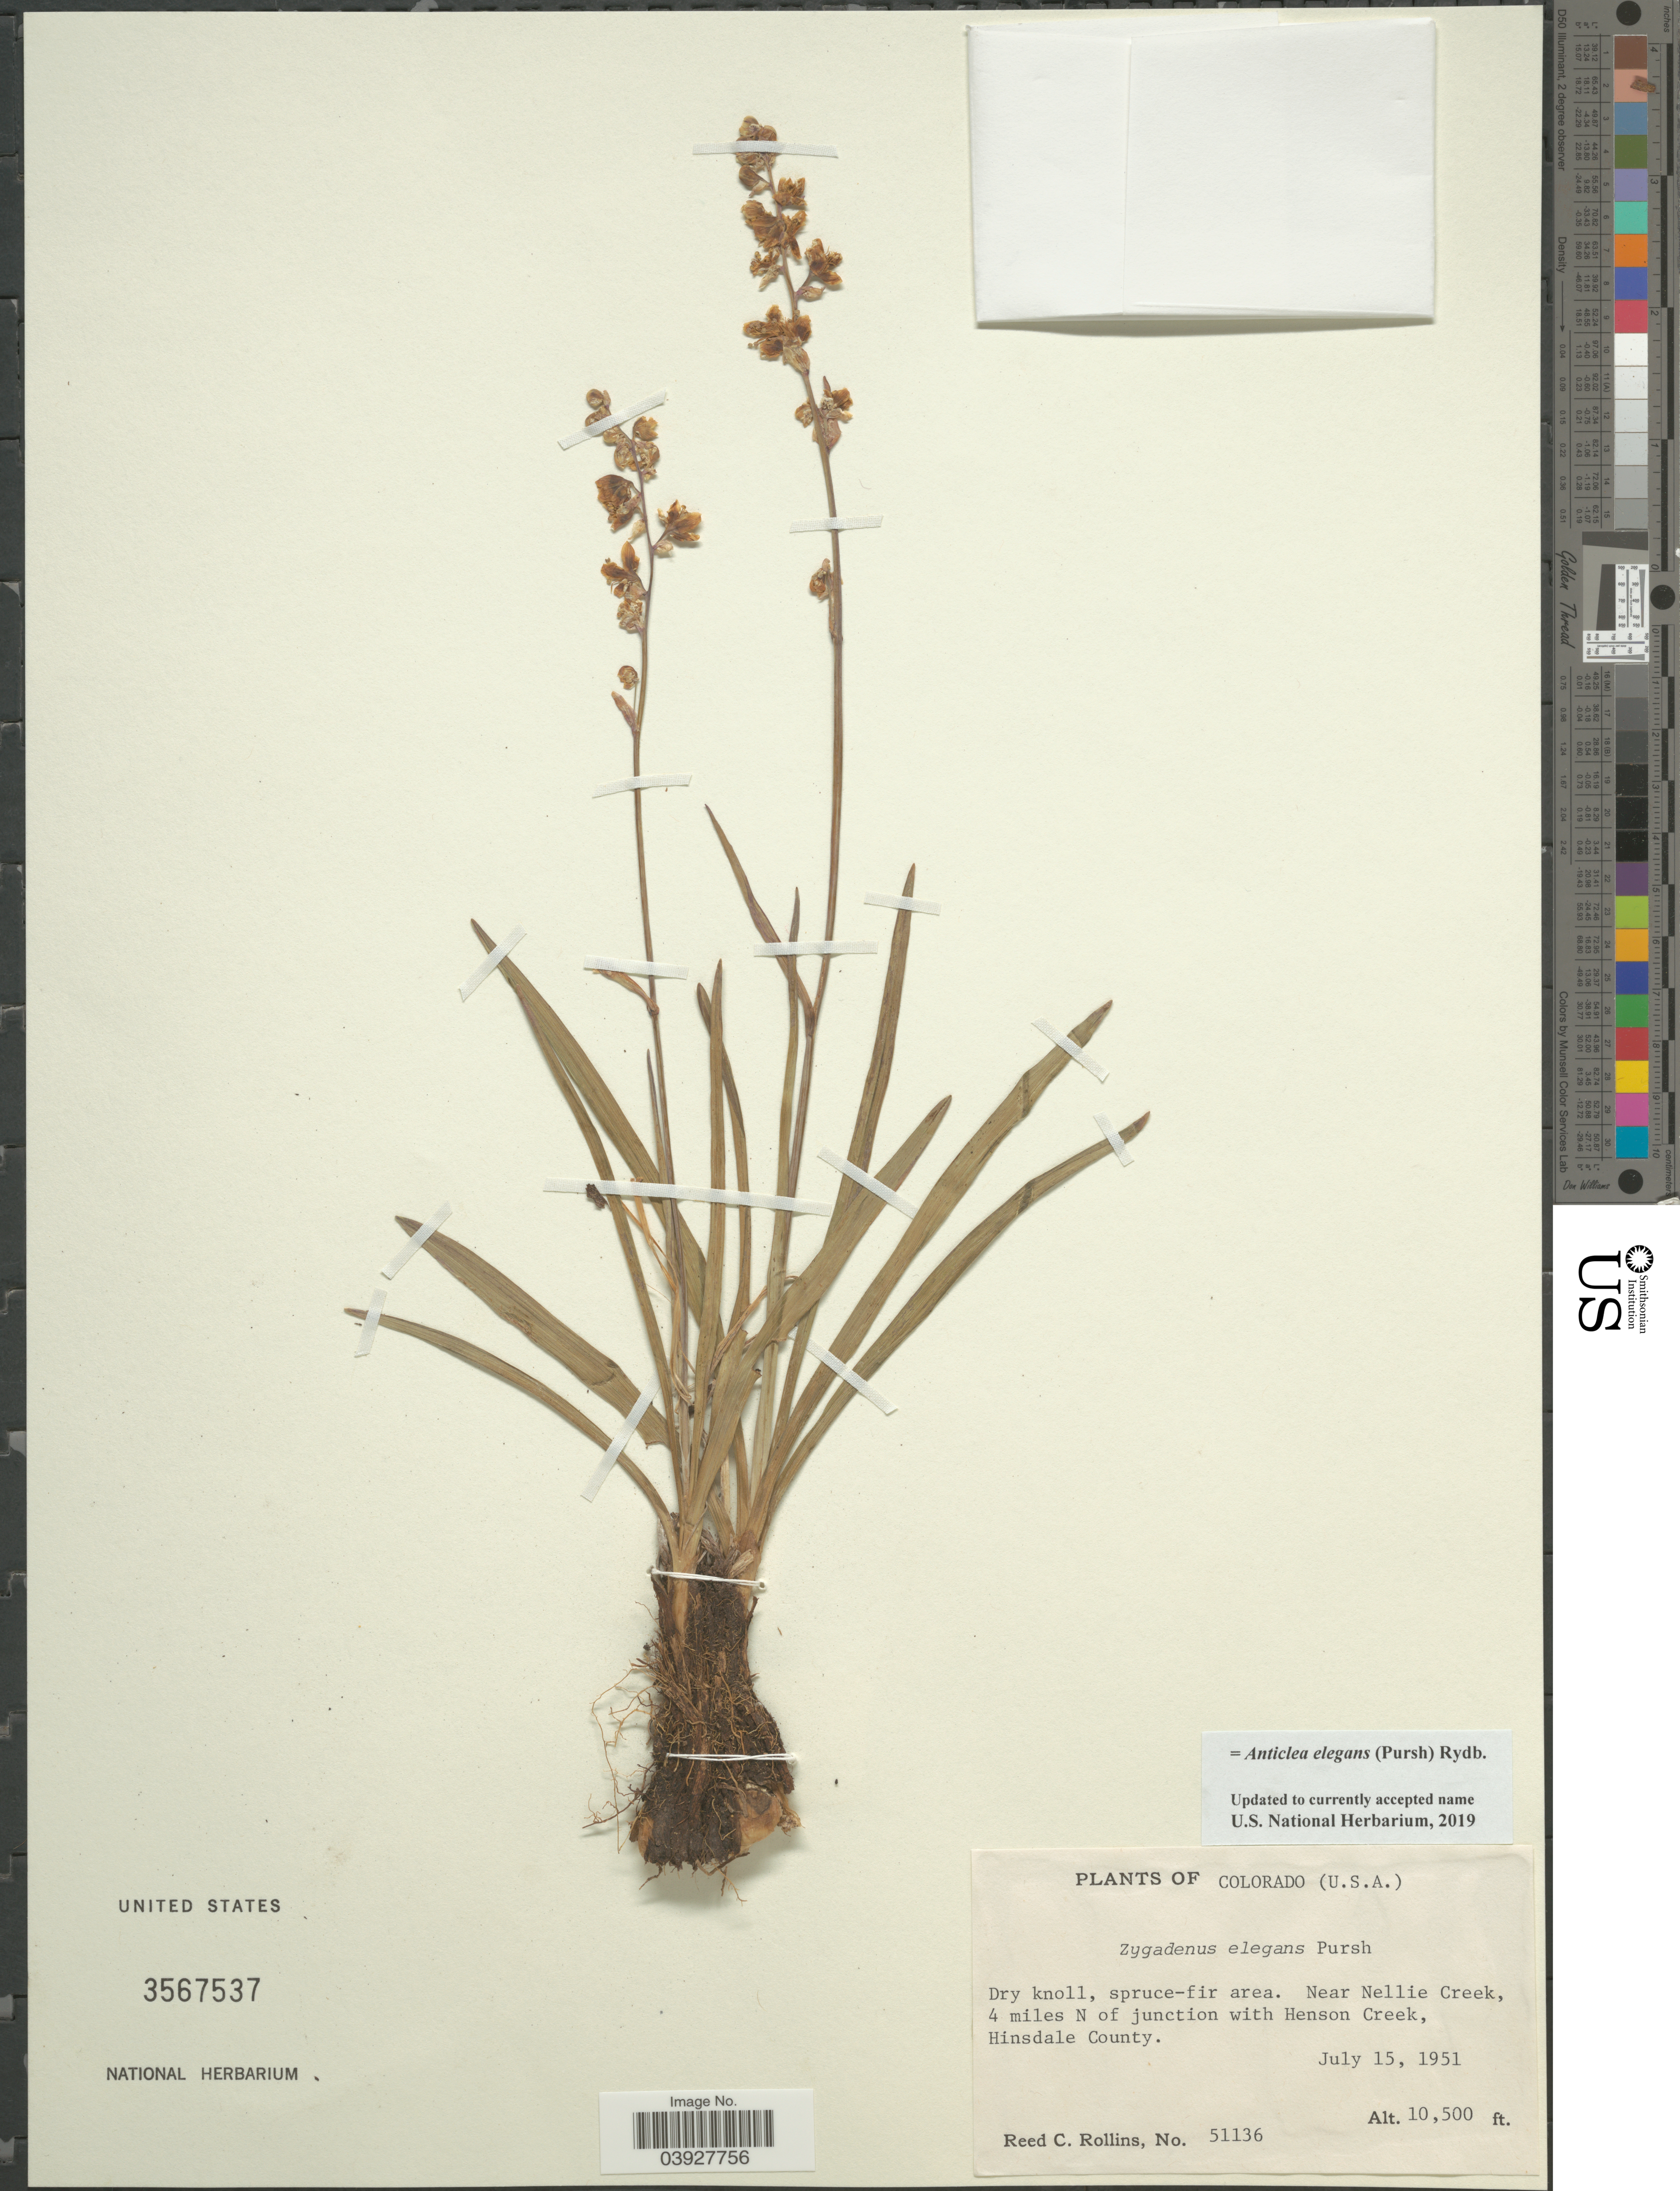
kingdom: Plantae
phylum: Tracheophyta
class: Liliopsida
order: Liliales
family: Melanthiaceae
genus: Anticlea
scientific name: Anticlea elegans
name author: (Pursh) Rydb.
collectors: R. C. Rollins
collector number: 51136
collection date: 1951-07-15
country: United States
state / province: Colorado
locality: Near Nellie Creek, 4 miles N of junction with Henson Creek, Hinsdale County.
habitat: dry knoll, spruce-fir area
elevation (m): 3200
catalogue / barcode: US 3567537